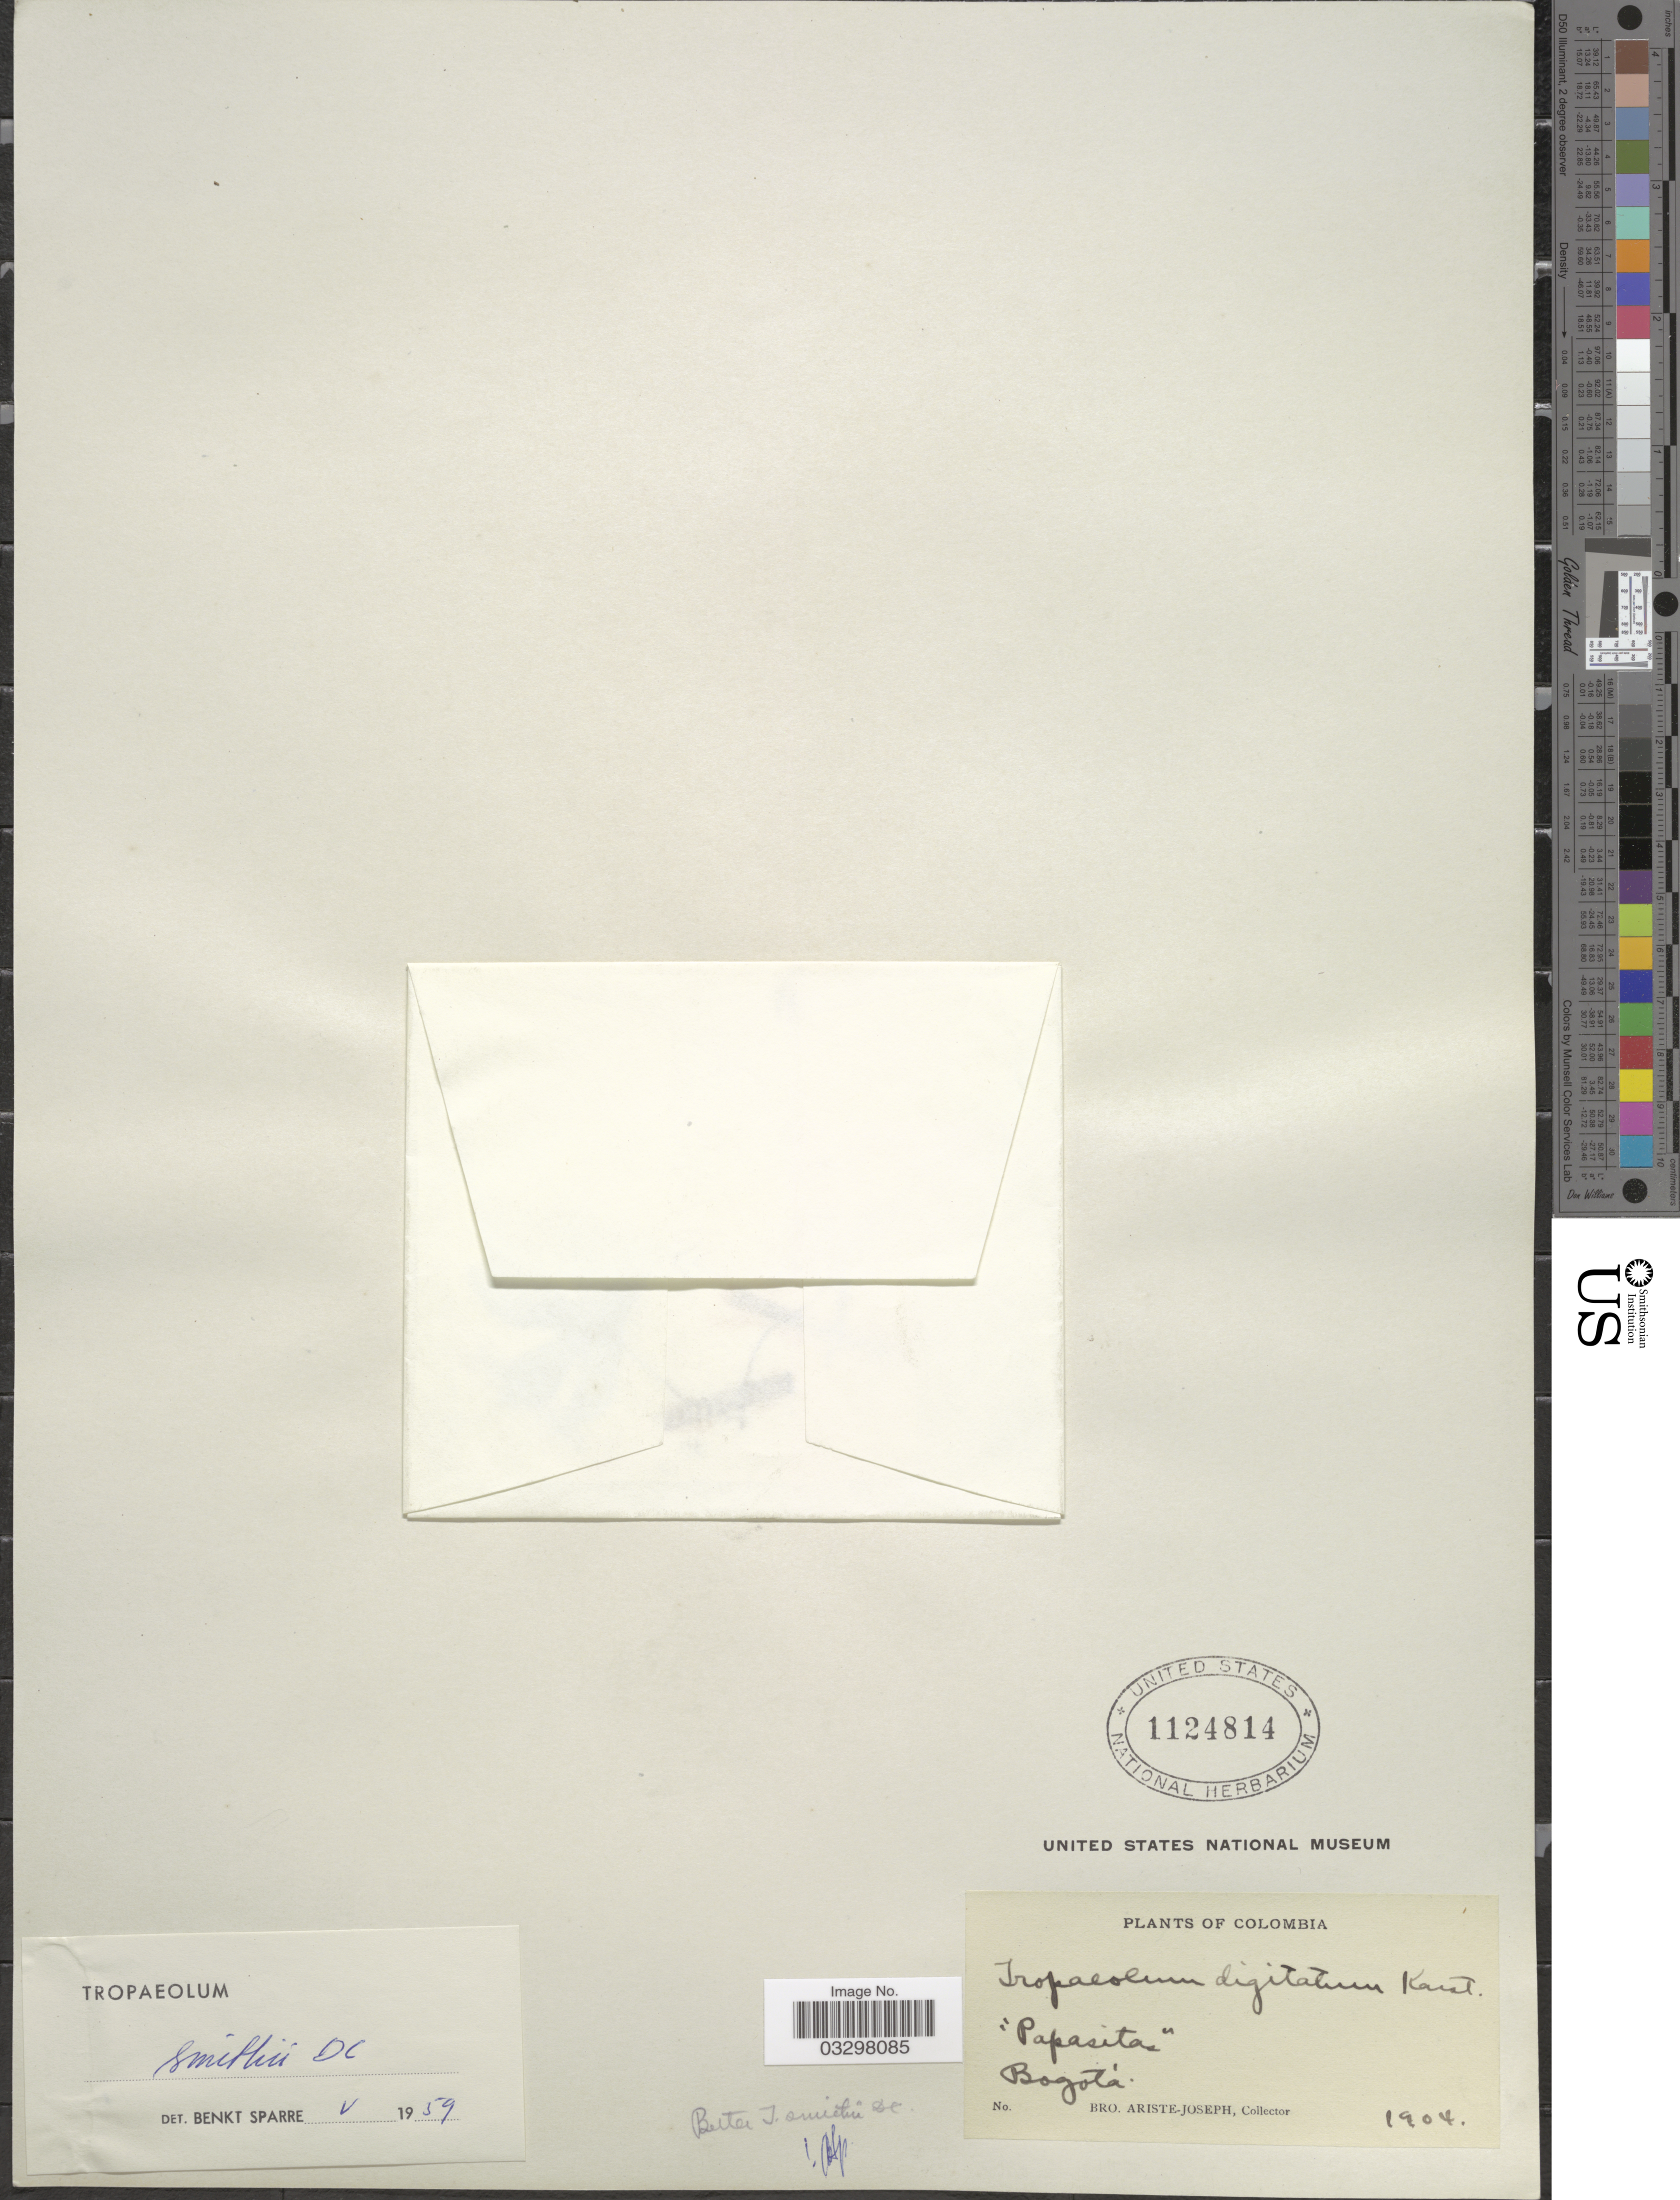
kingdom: Plantae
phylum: Tracheophyta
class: Magnoliopsida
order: Brassicales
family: Tropaeolaceae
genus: Tropaeolum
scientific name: Tropaeolum smithii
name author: DC.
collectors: Bro. Ariste-Joseph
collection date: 1904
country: Colombia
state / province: Bogota D.C.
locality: Papasitas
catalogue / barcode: US 1124814